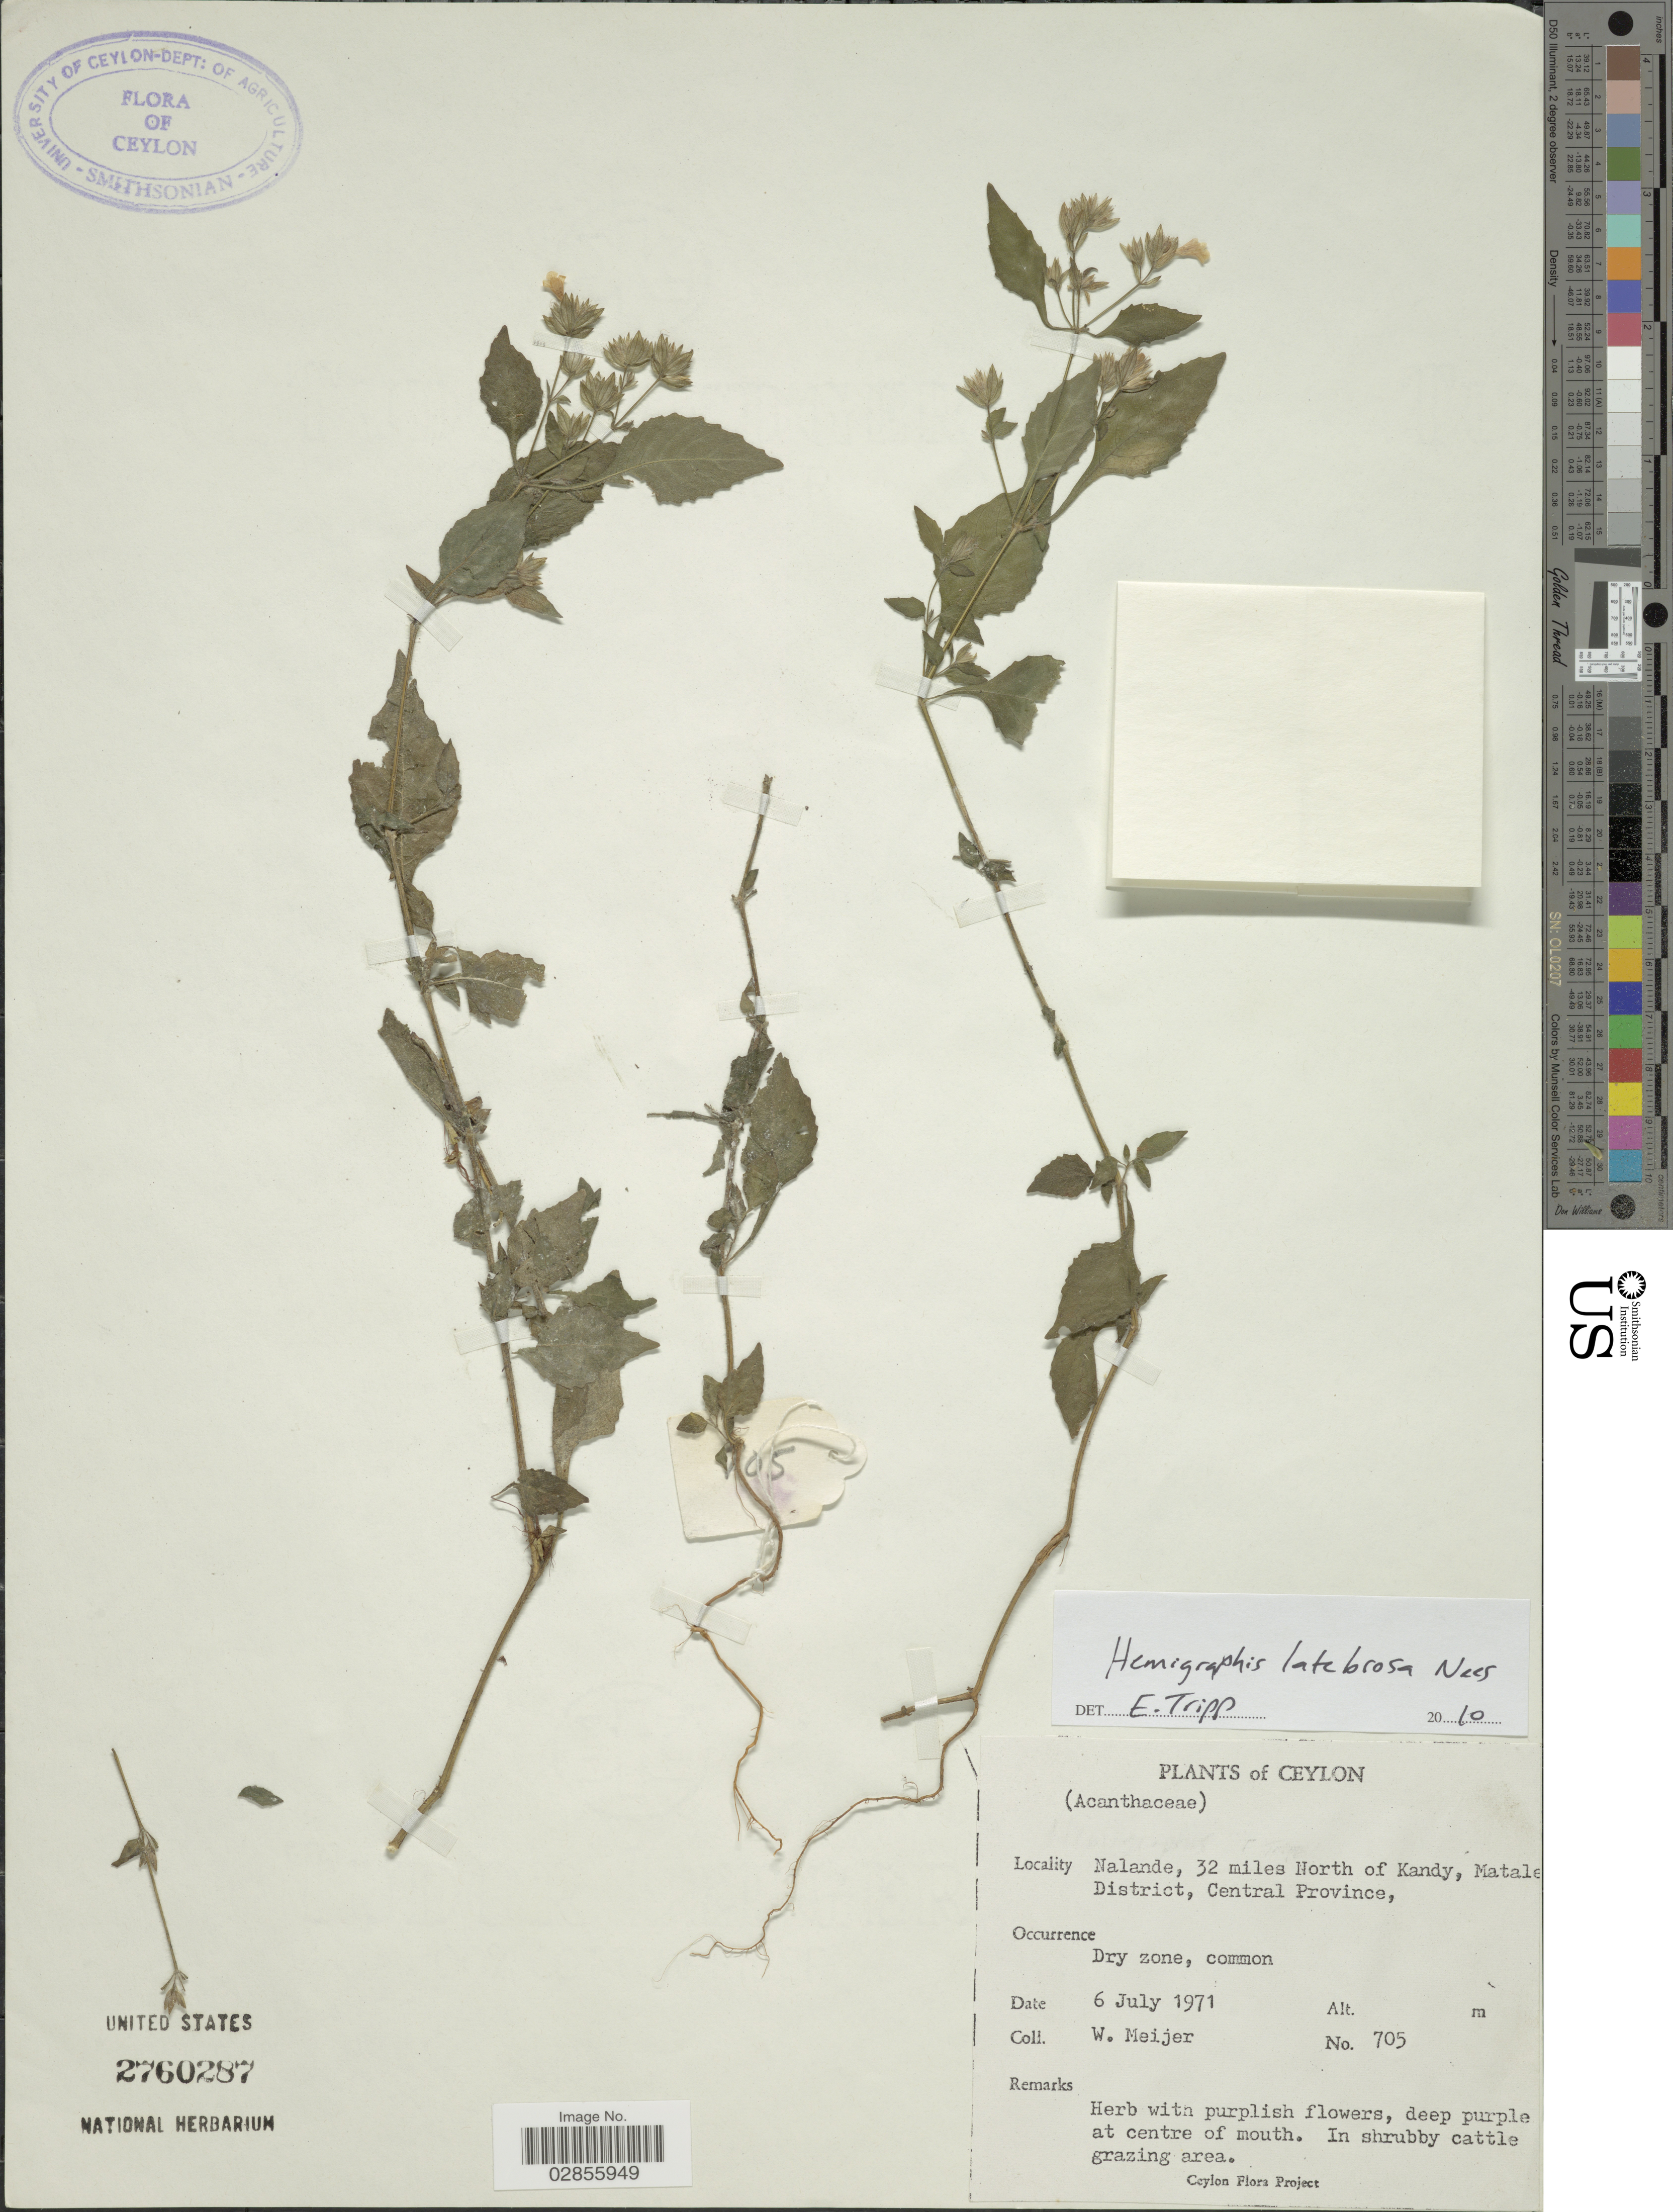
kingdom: Plantae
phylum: Tracheophyta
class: Magnoliopsida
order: Lamiales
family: Acanthaceae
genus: Hemigraphis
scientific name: Hemigraphis latebrosa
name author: (A. Roth) Nees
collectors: W. Meijer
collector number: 705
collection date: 1971-07-06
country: Sri Lanka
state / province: Central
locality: Ceylon. Nalande, 32 miles North of Kandy, Matale District, Central Province.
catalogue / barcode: US 2760287